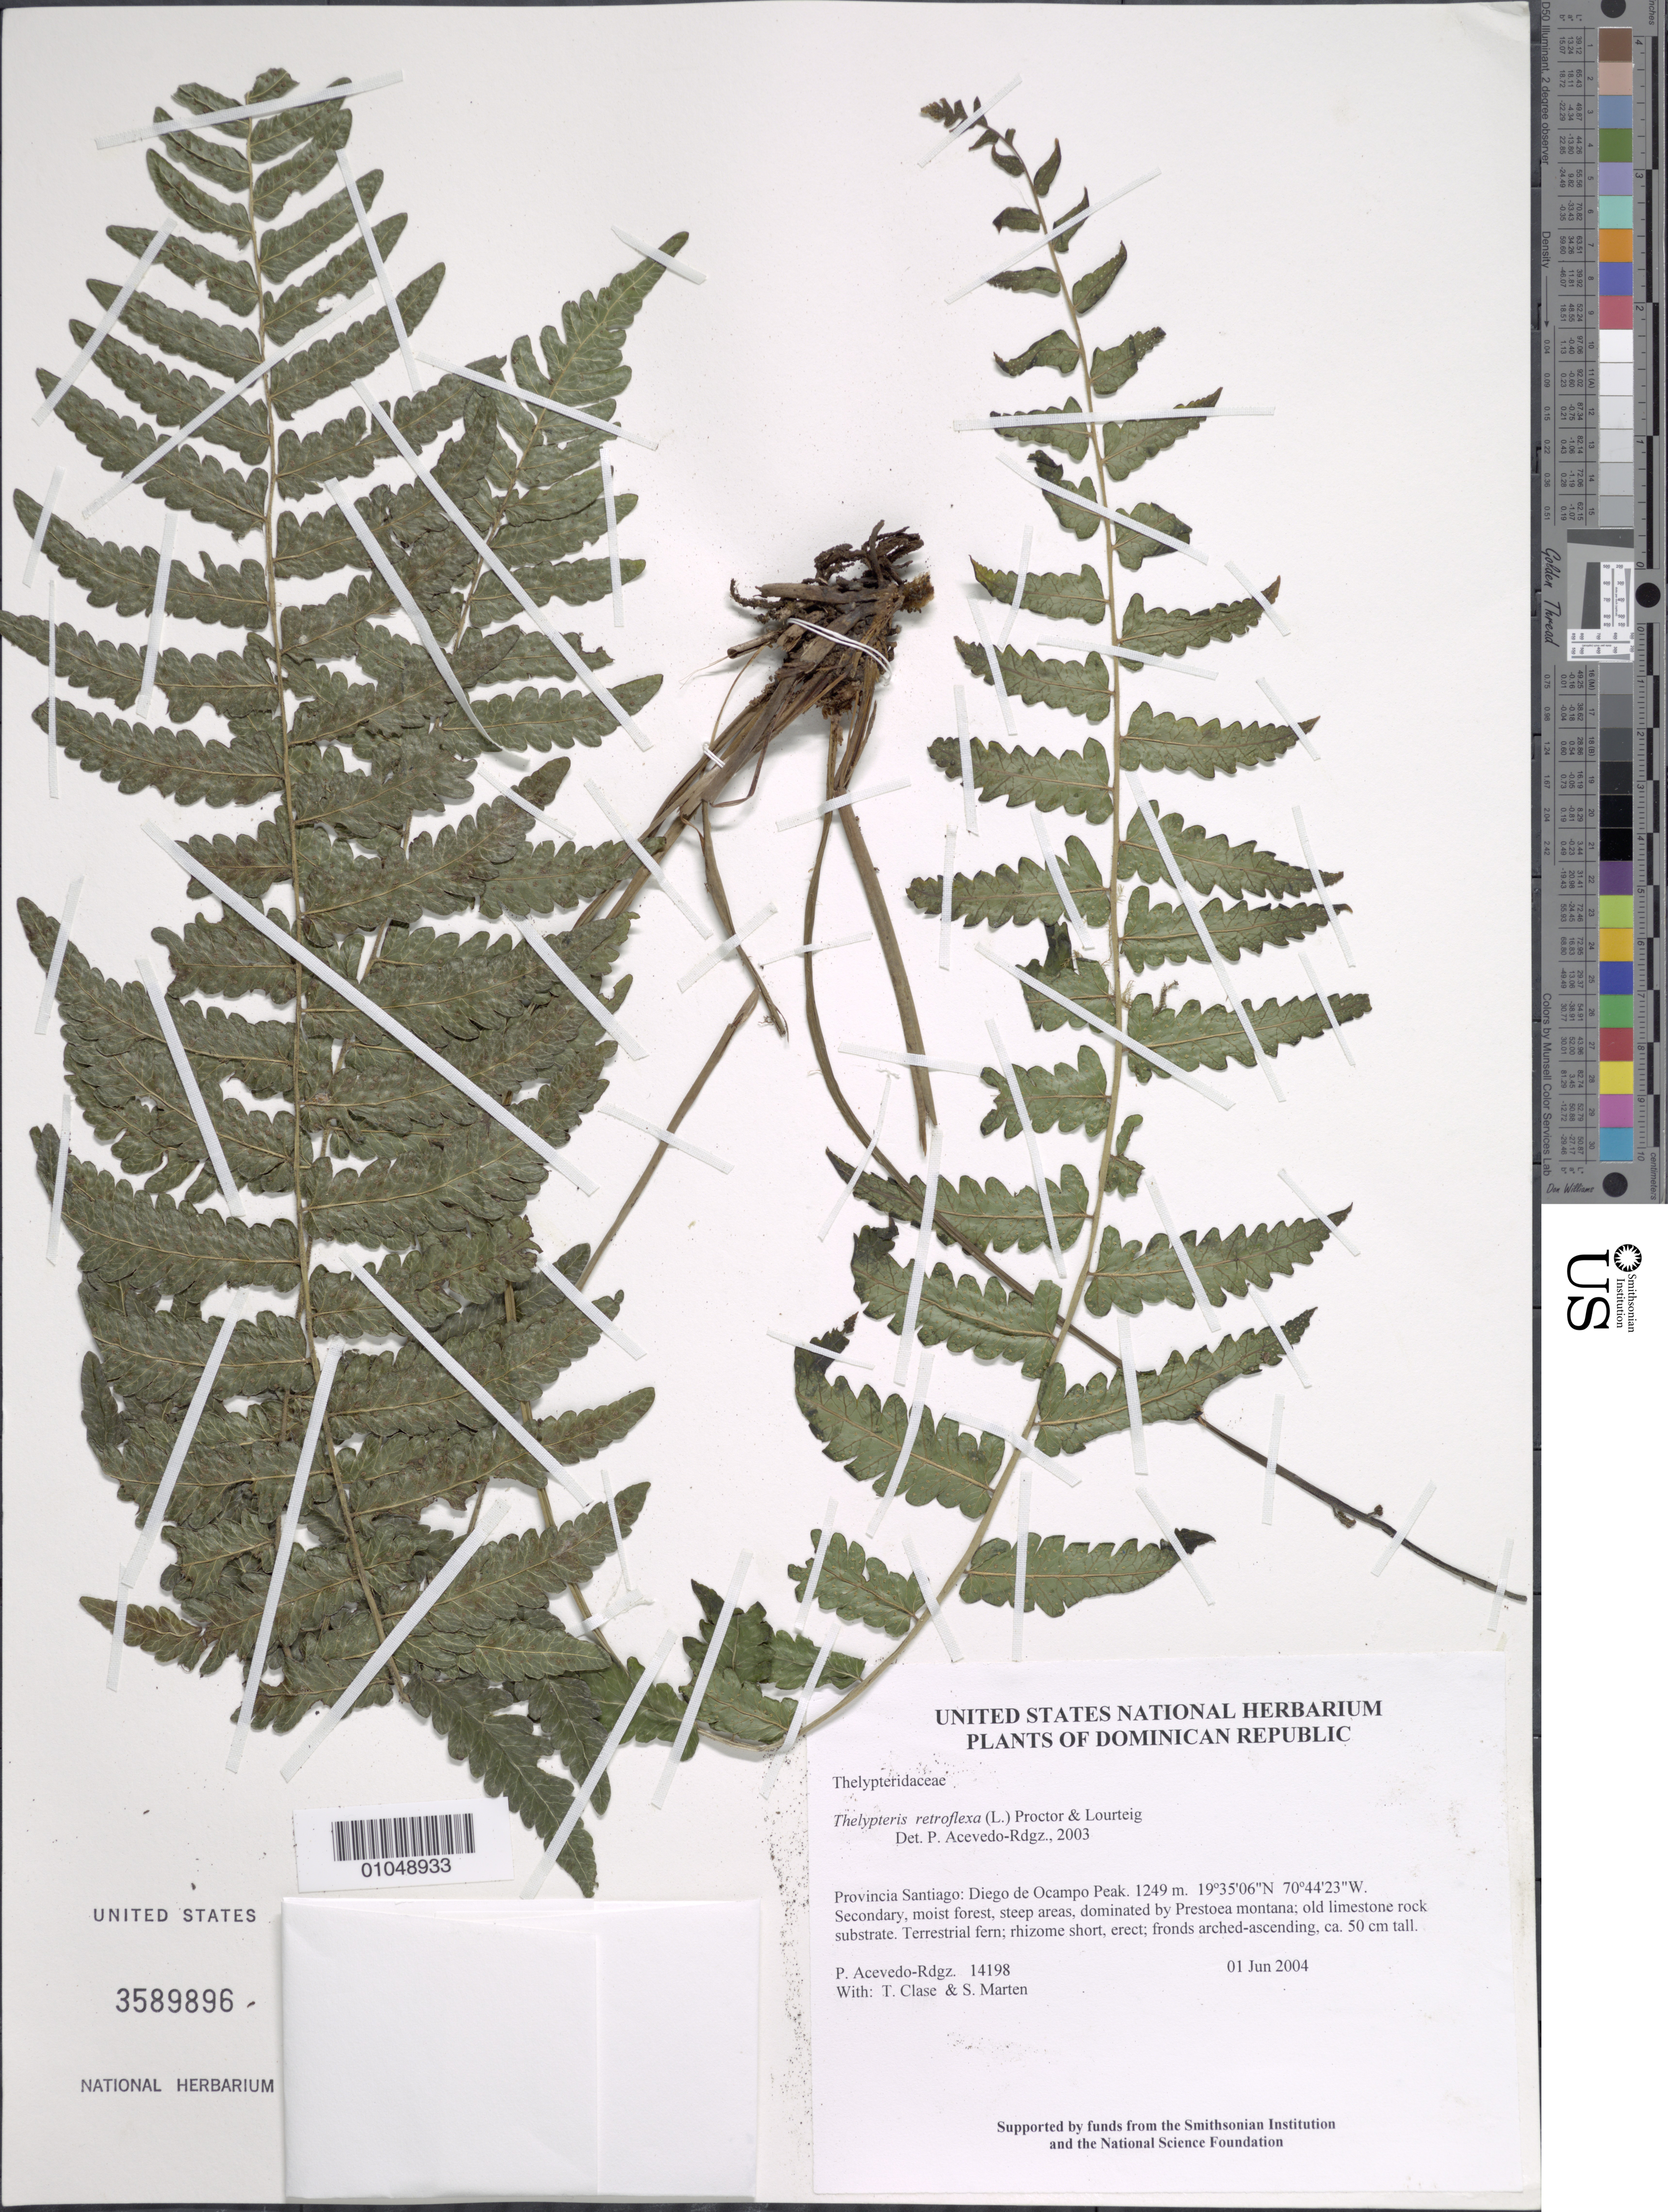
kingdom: Plantae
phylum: Tracheophyta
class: Polypodiopsida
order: Polypodiales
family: Thelypteridaceae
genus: Goniopteris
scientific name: Goniopteris retroflexa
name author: (L.) Pic. Serm.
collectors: P. Acevedo-Rodr., T. Clase & S. Marten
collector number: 14198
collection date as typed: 01 Jun 2004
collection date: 2004-06-01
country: Dominican Republic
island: Hispaniola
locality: Provincia Santiago: Diego de Ocampo Peak.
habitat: Secondary, moist forest, steep areas, dominated by Prestoea montana; old limestone rock substrate.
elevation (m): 1249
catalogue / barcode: US 3589896